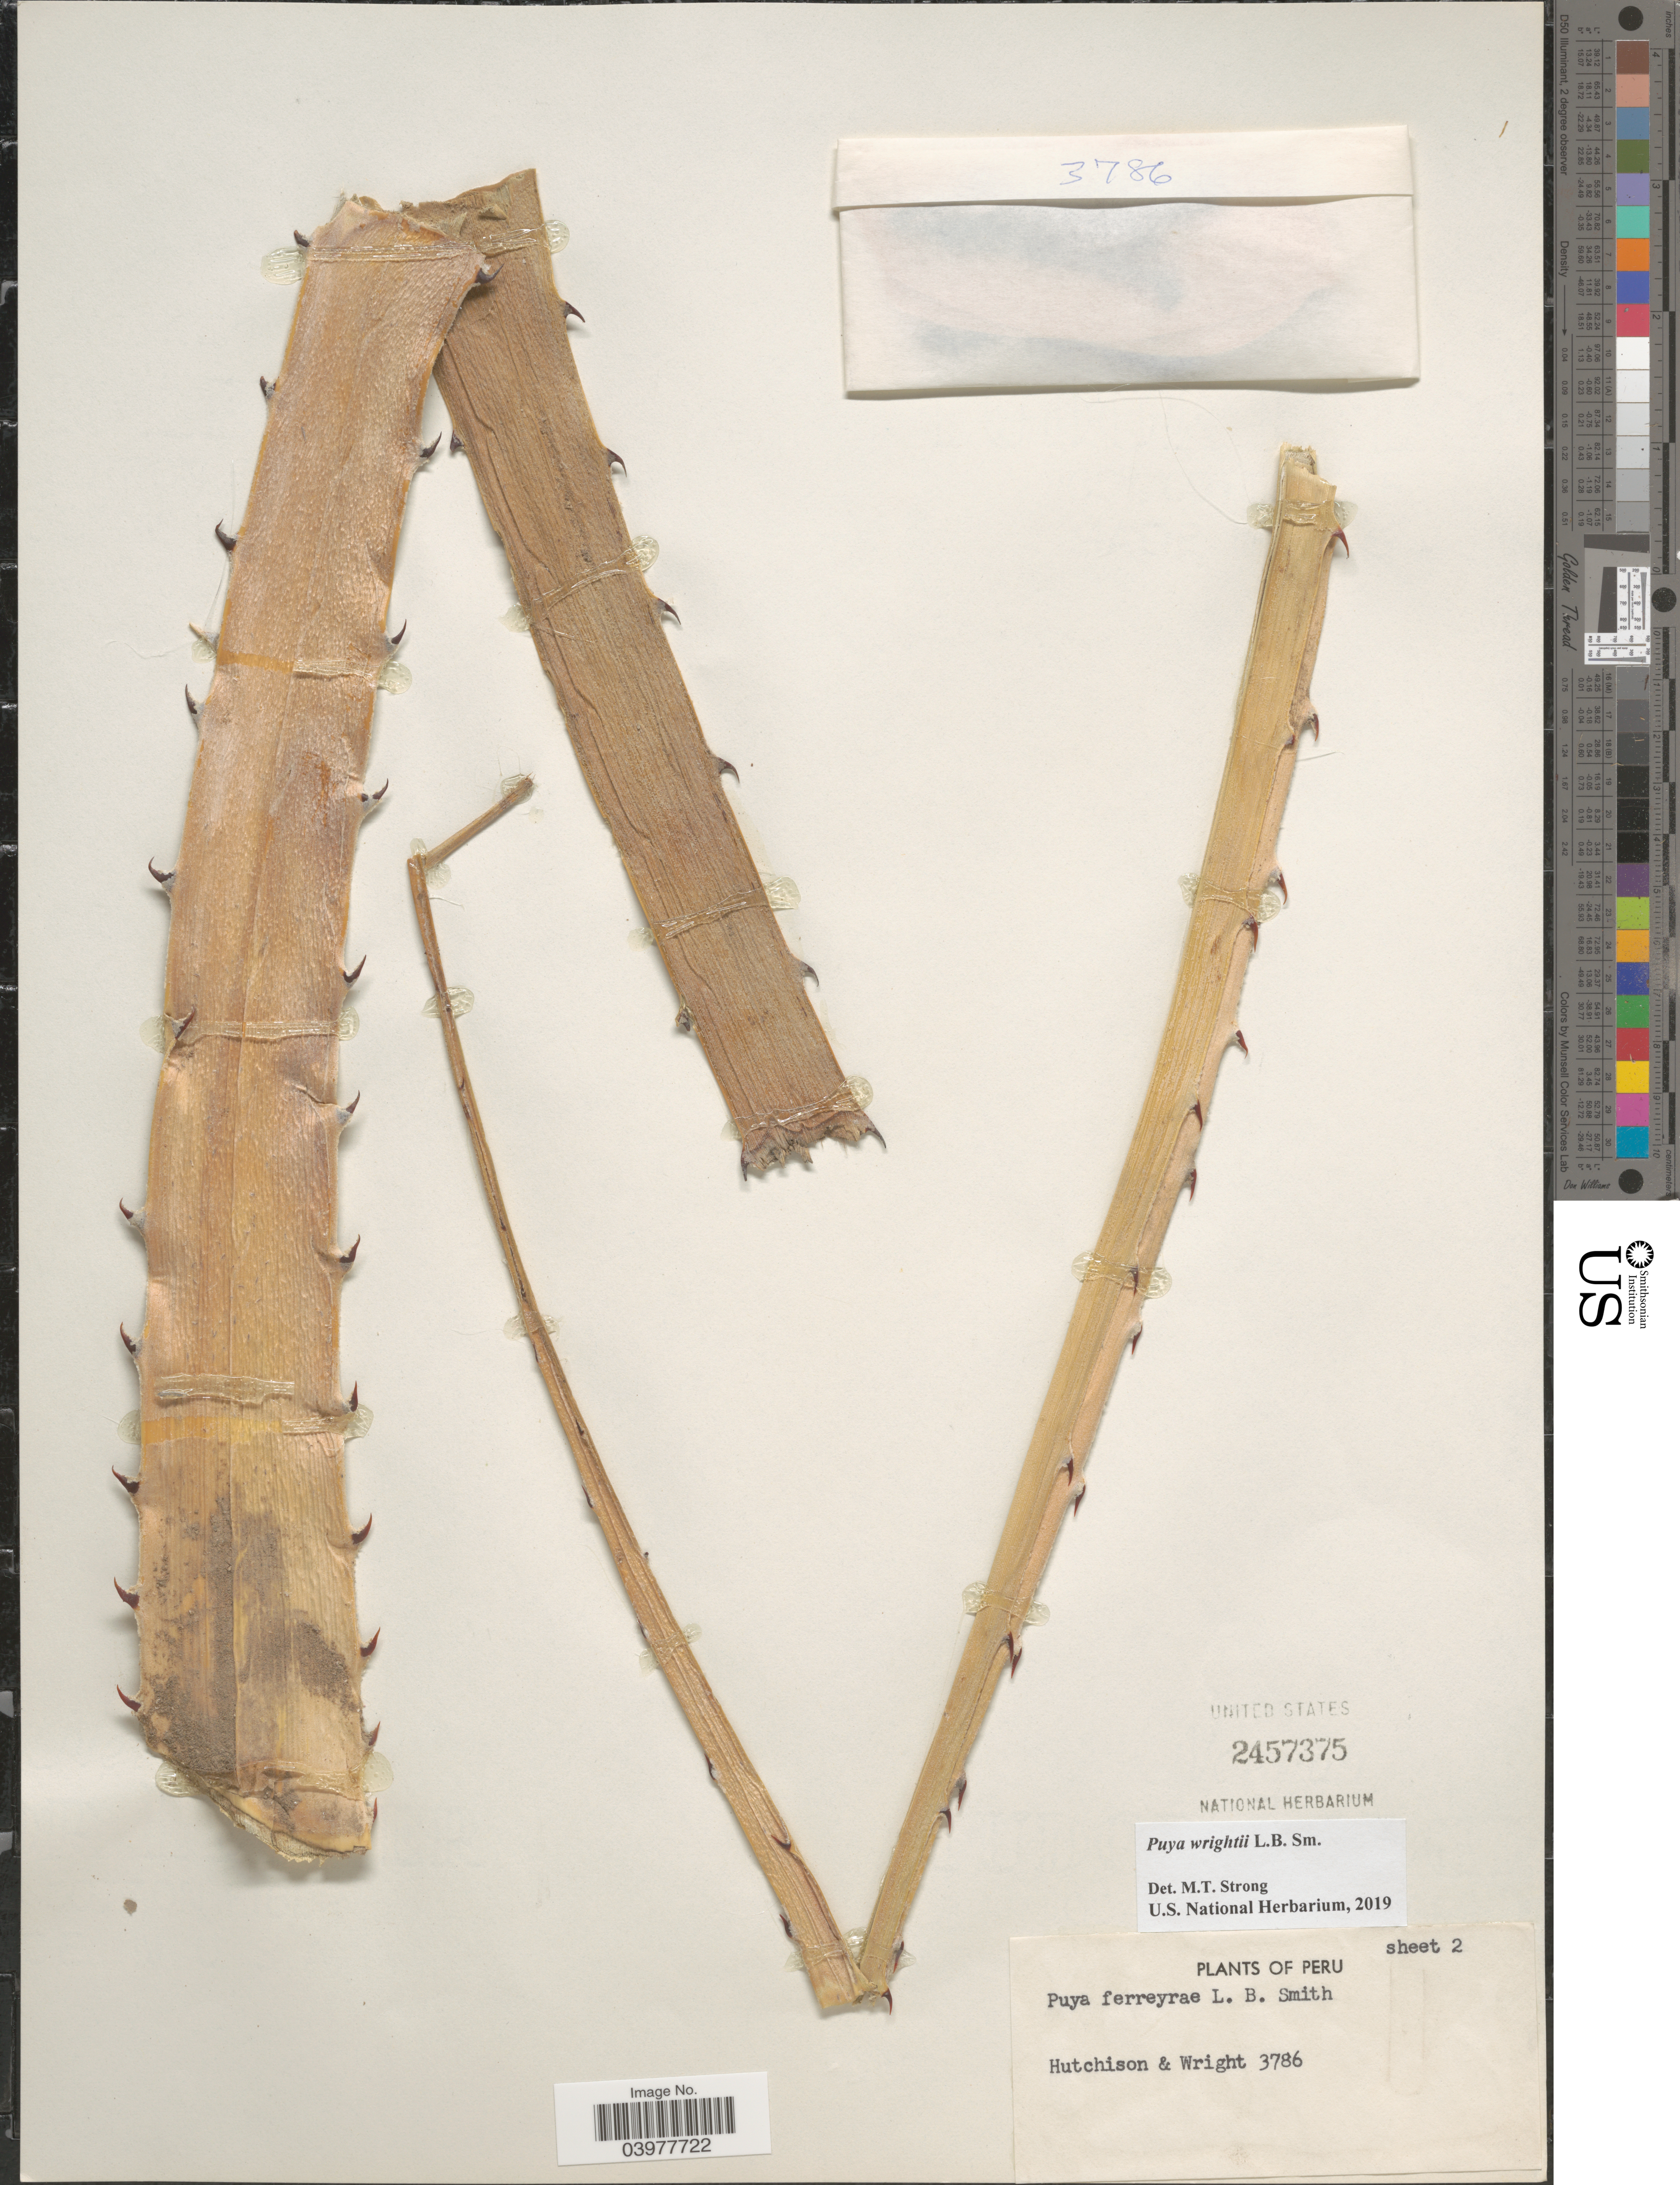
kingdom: Plantae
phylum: Tracheophyta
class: Liliopsida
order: Poales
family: Bromeliaceae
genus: Puya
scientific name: Puya wrightii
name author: L.B. Sm.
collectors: -- Hutchison & Wright, --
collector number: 3786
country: Peru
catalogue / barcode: US 2457375